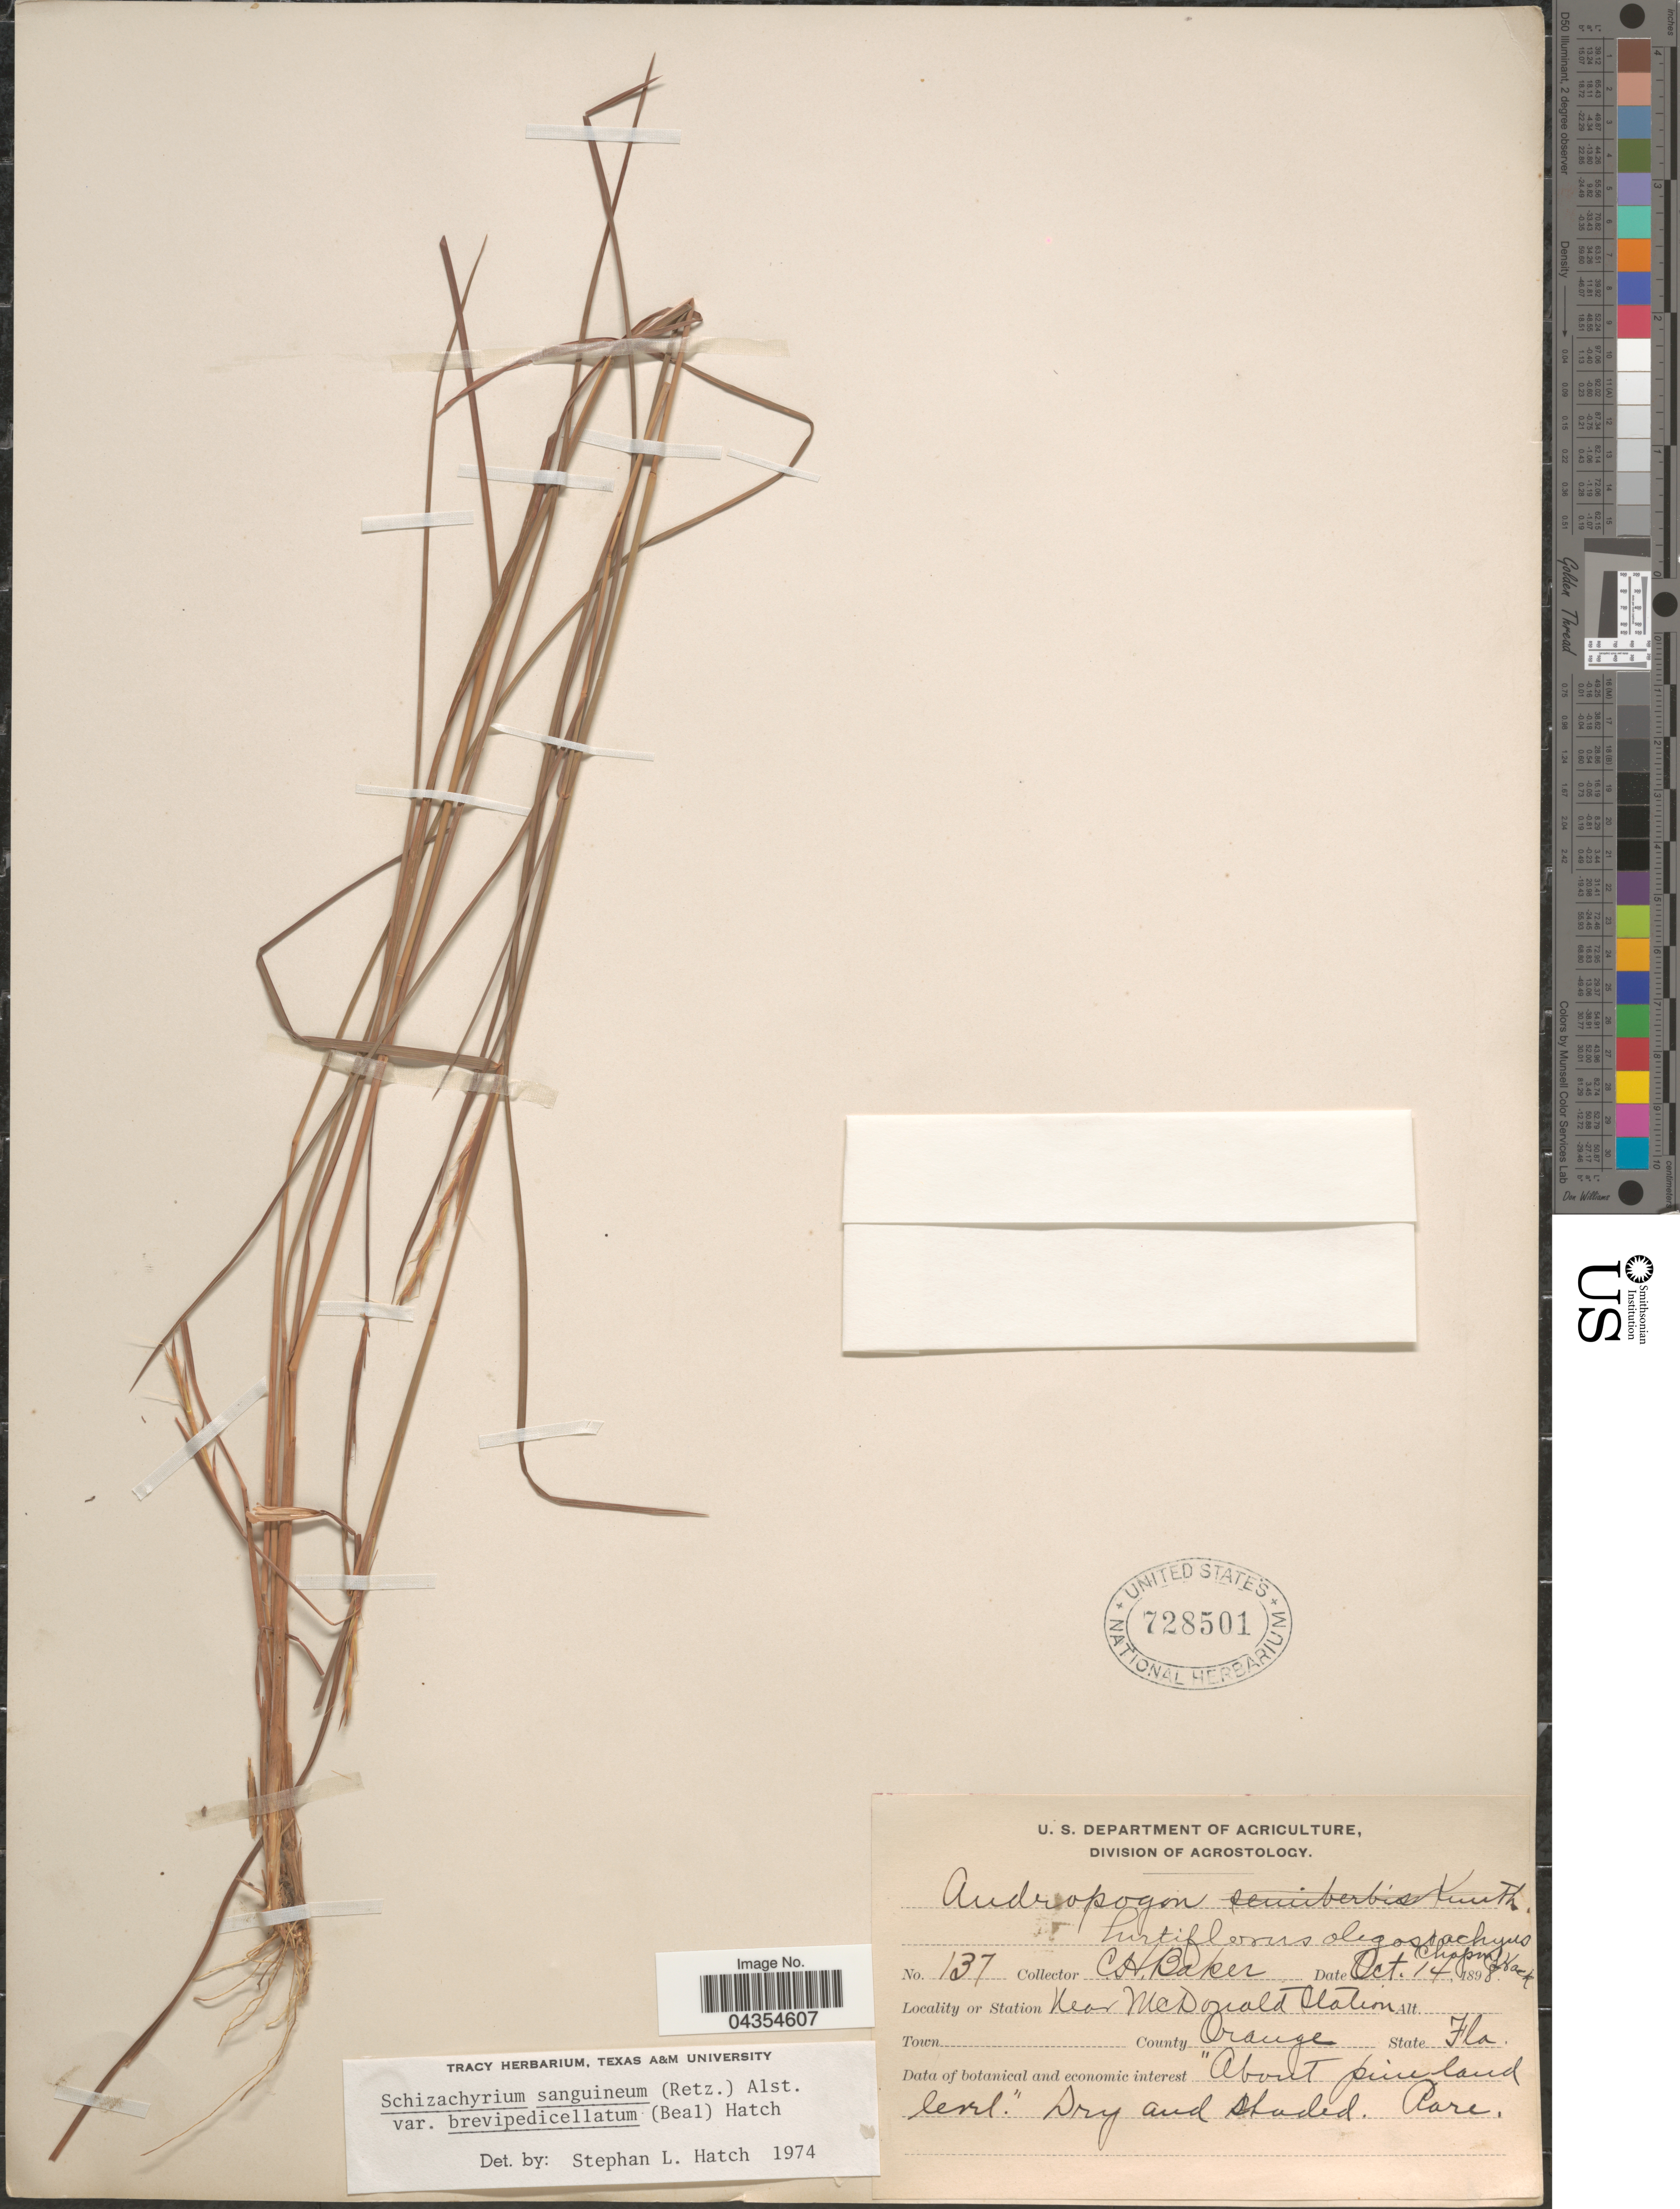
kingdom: Plantae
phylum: Tracheophyta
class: Liliopsida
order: Poales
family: Poaceae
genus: Schizachyrium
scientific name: Schizachyrium sanguineum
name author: (Retz.) Alston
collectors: C. H. Baker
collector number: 137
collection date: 1898-10-14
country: United States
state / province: Florida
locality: Station near McDonald Station. County Orange.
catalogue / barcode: US 728501